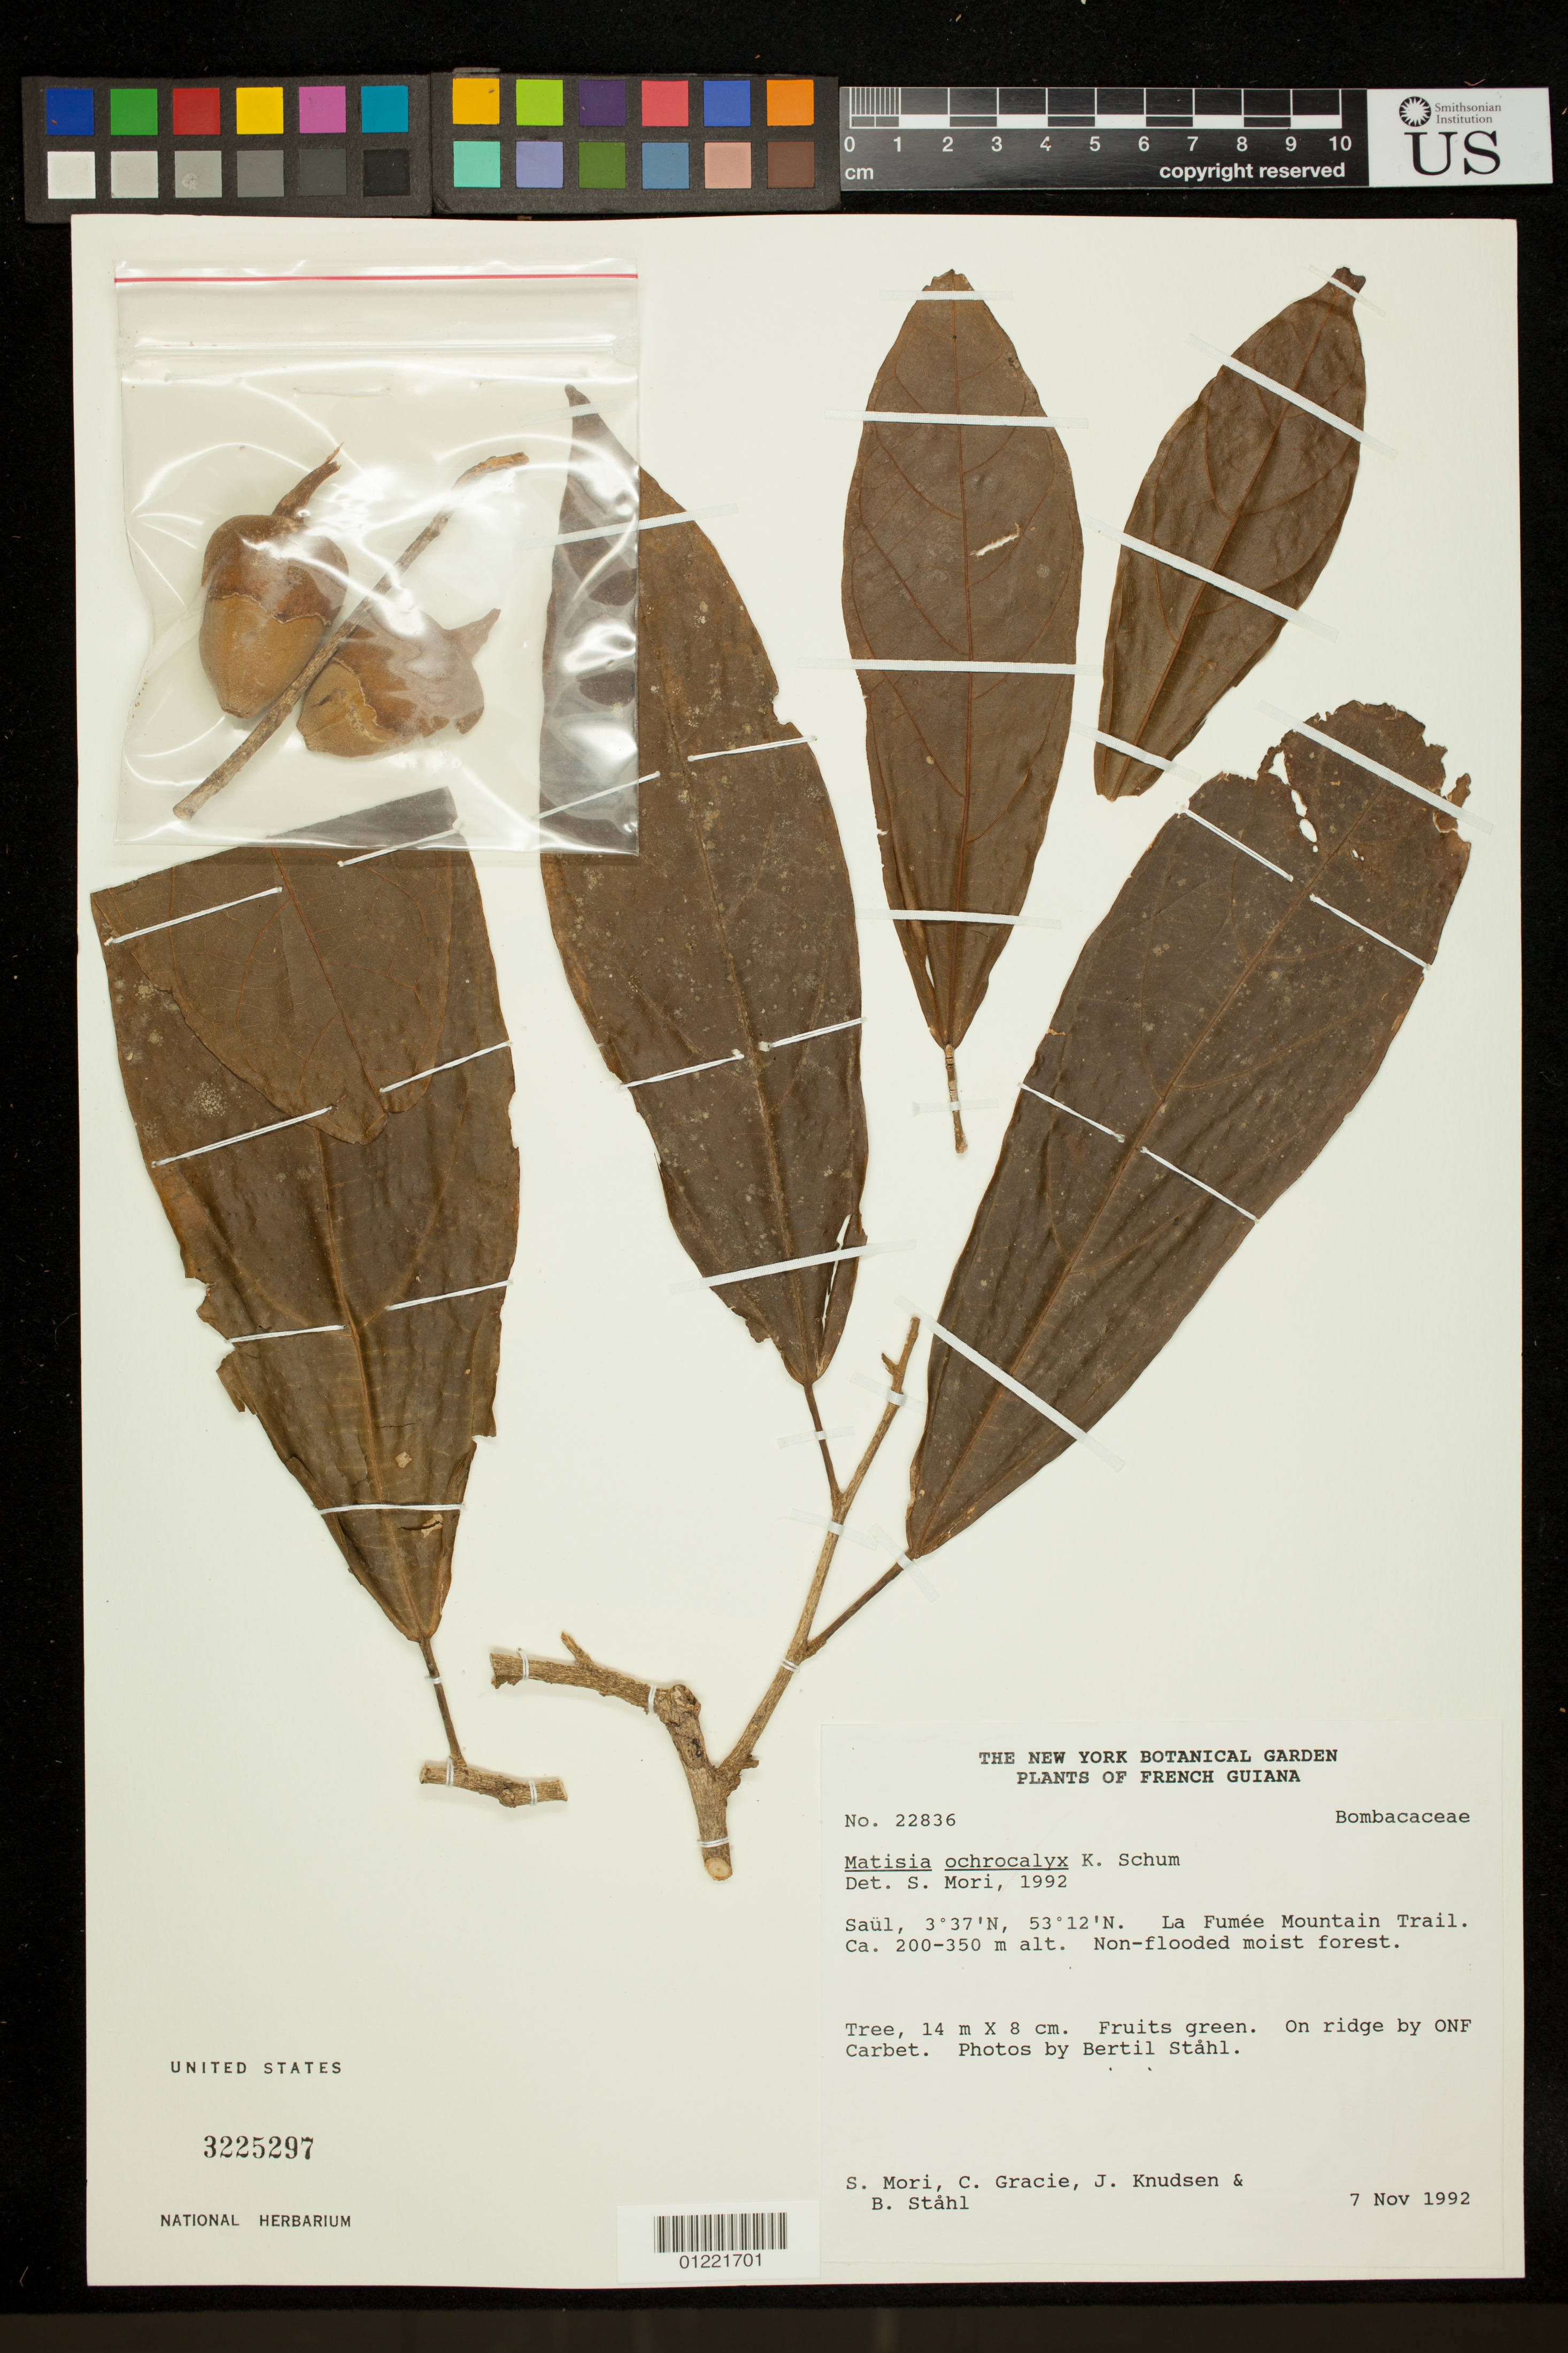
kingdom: Plantae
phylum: Tracheophyta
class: Magnoliopsida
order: Malvales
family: Malvaceae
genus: Matisia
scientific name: Matisia ochrocalyx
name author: K. Schum.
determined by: Dorr, L. J., (BOT), Smithsonian Institution - National Museum of Natural History (UNITED STATES)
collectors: S. Mori, C. A. Gracie, J. Knudsen & B. Ståhl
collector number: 22836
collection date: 1992-11-07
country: French Guiana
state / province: Saint-Laurent-du-Maroni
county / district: Saül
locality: Saul, La Fumee Mountain Trail. On ridge by ONF Carbet.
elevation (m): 200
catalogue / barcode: US 3225297